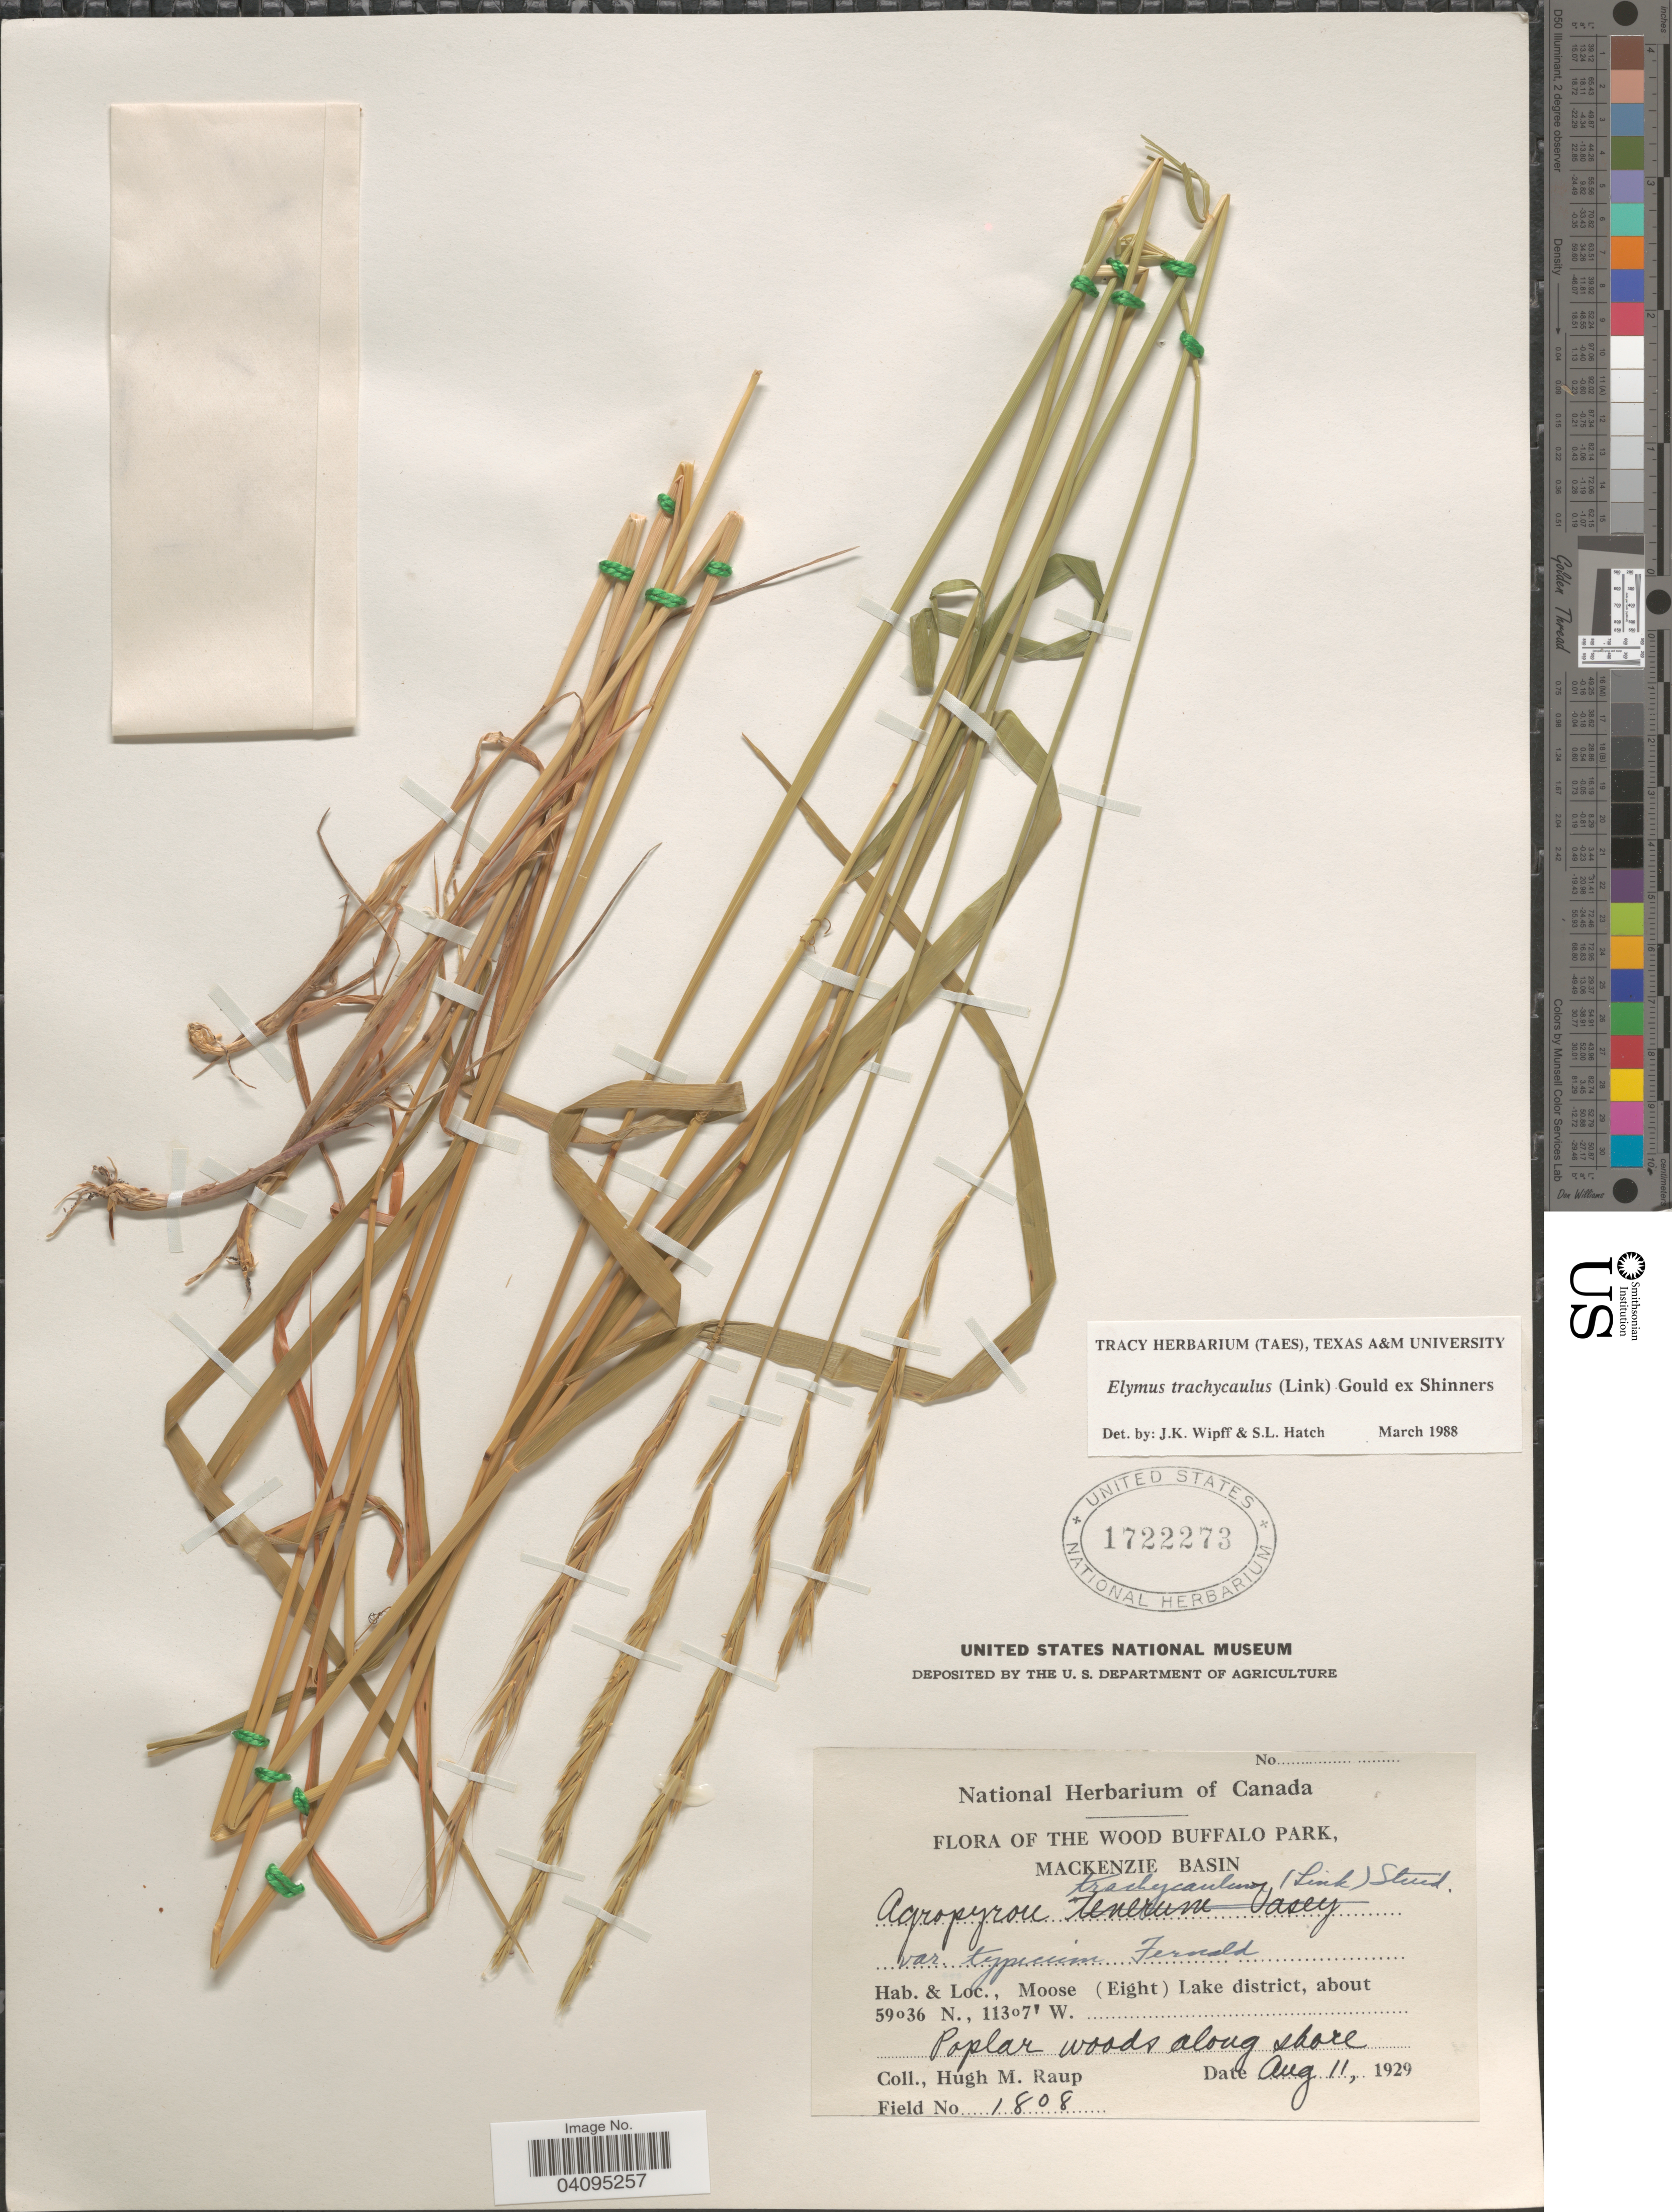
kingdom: Plantae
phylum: Tracheophyta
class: Liliopsida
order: Poales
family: Poaceae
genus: Elymus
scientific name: Elymus trachycaulus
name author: (Link) Gould ex Shinners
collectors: H. Raup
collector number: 1808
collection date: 1929-08-11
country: Canada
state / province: Alberta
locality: The Wood Buffalo Park, Mackenzie Basin. Moose (Eight) Lake district. Poplar woods along shore.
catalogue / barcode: US 1722273